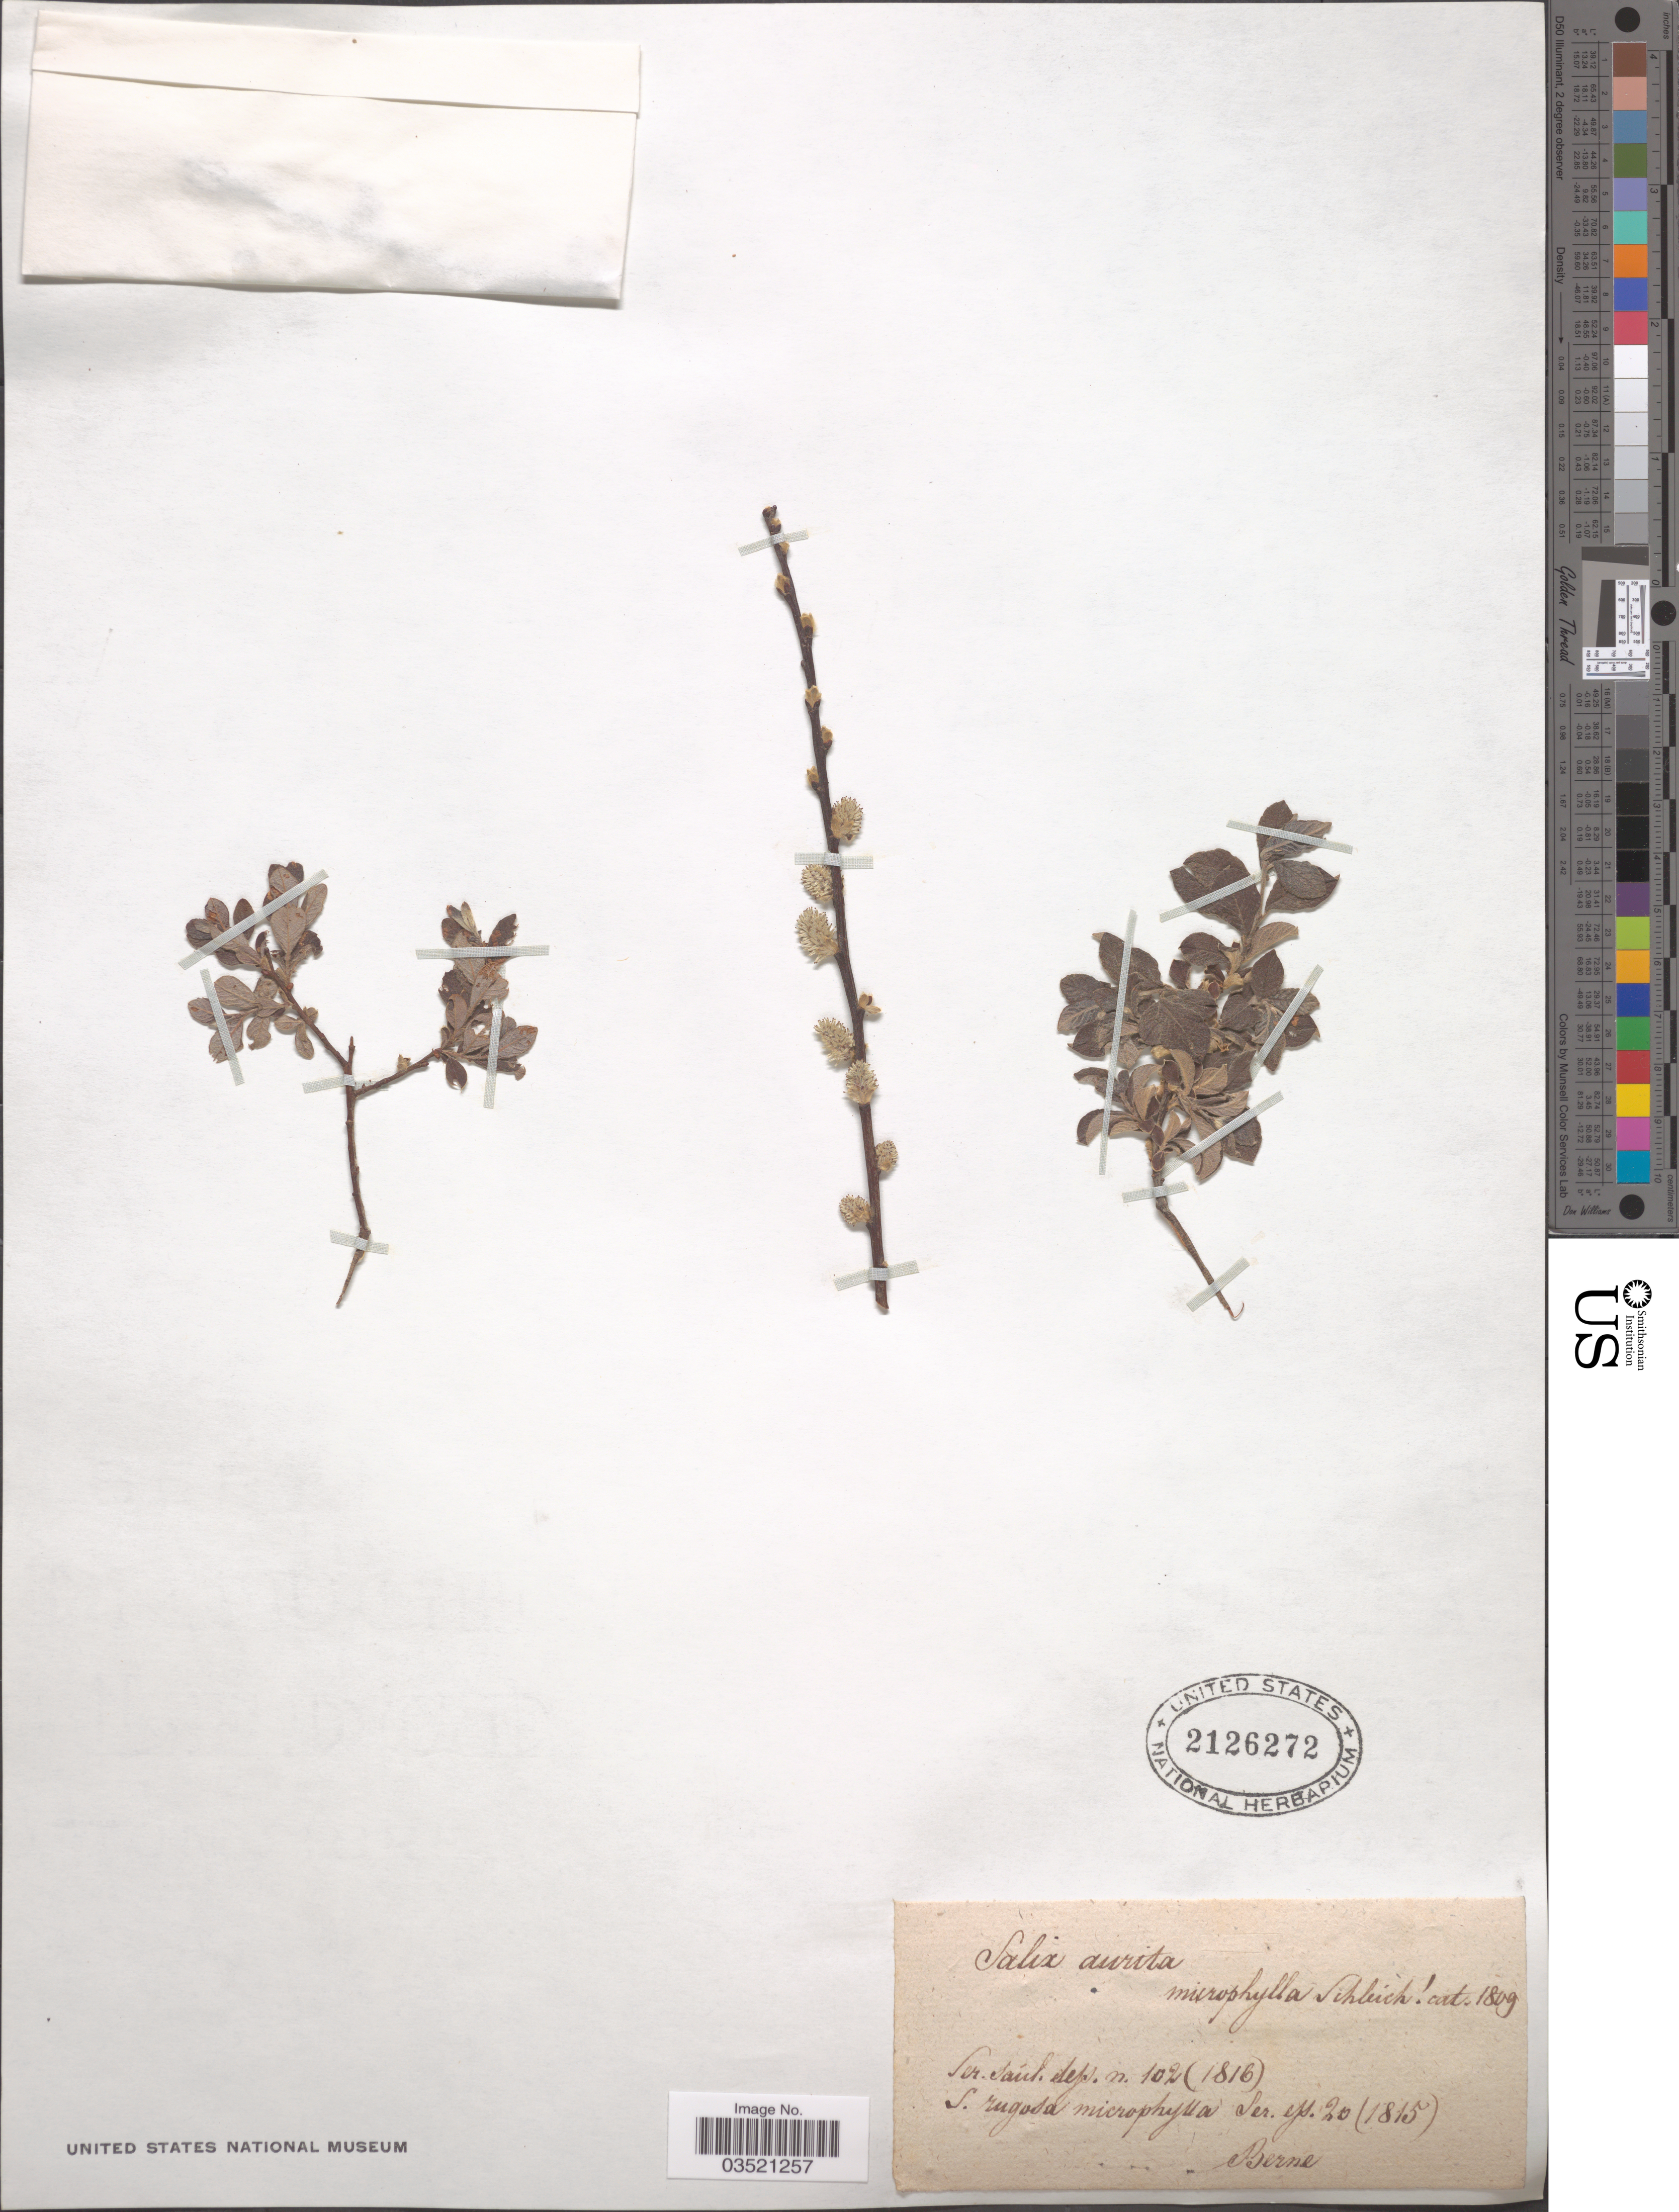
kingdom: Plantae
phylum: Tracheophyta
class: Magnoliopsida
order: Malpighiales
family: Salicaceae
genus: Salix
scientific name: Salix aurita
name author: L.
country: Switzerland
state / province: Bern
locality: Berne.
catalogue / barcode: US 2126272